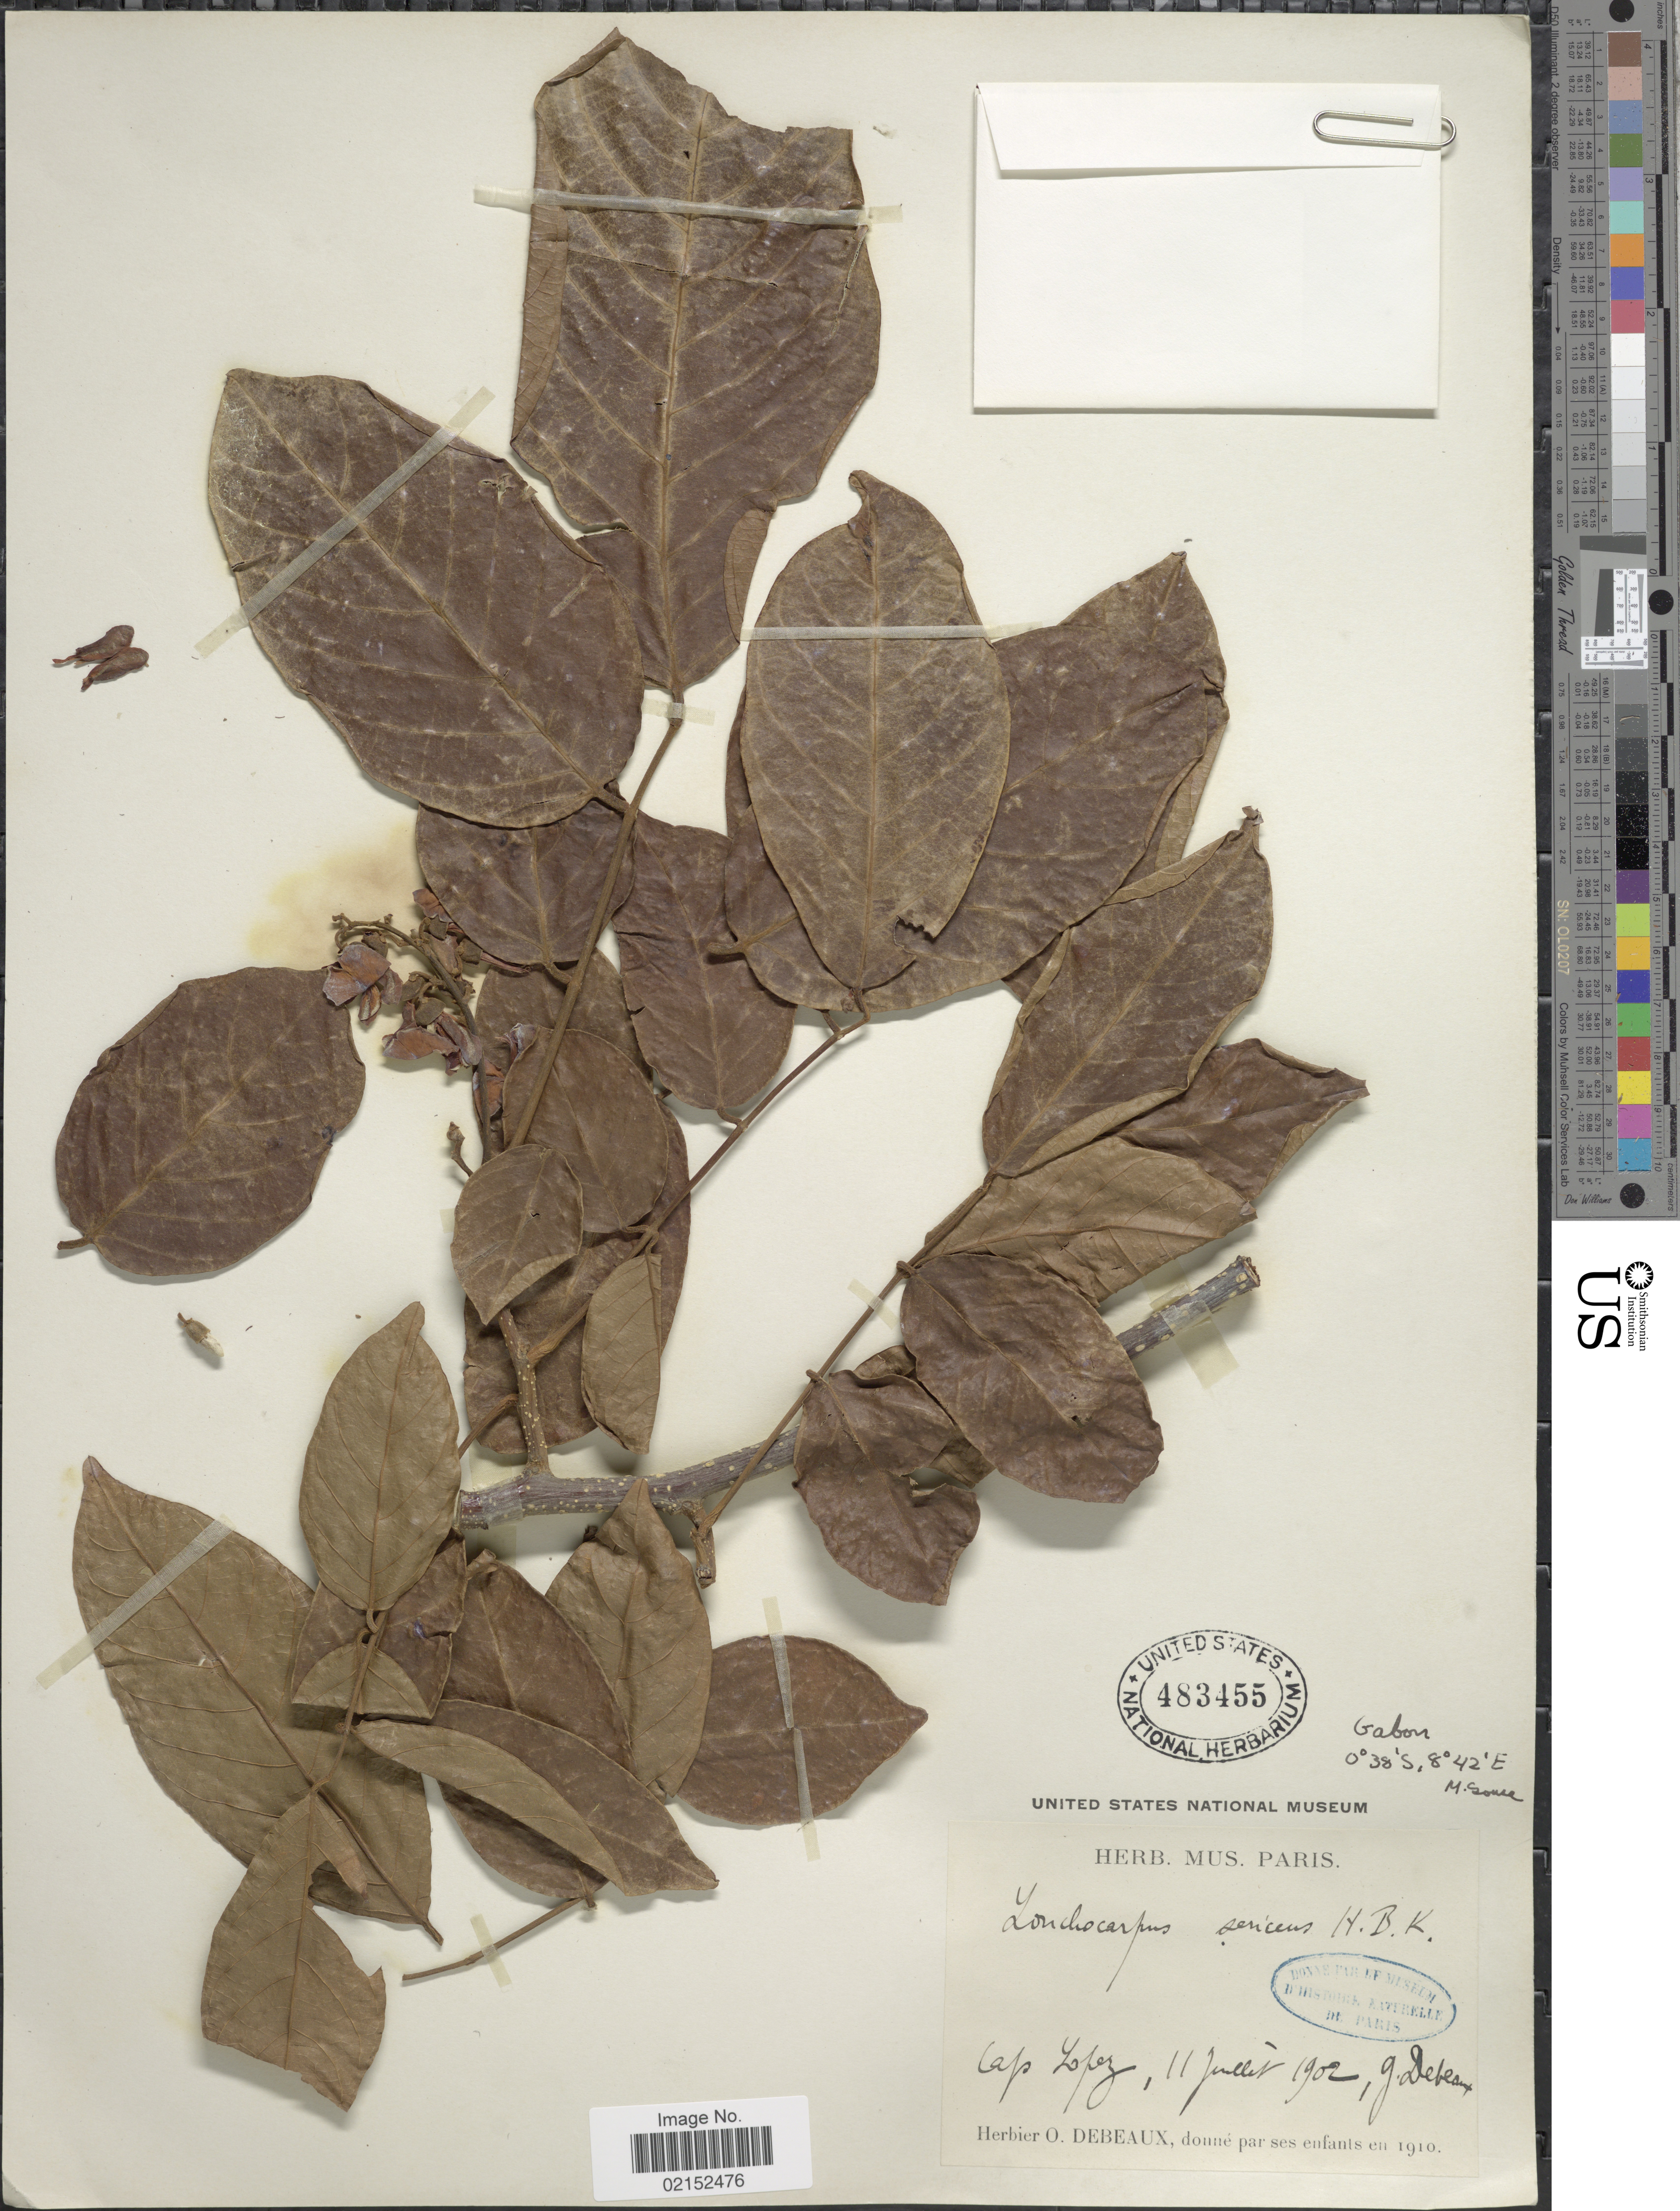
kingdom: Plantae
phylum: Tracheophyta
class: Magnoliopsida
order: Fabales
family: Fabaceae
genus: Lonchocarpus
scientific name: Lonchocarpus sericeus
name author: (Poir.) Kunth ex DC.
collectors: J. Debeaux & M. Gomes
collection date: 1902-07-11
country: Gabon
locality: Cap Lopez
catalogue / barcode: US 483455